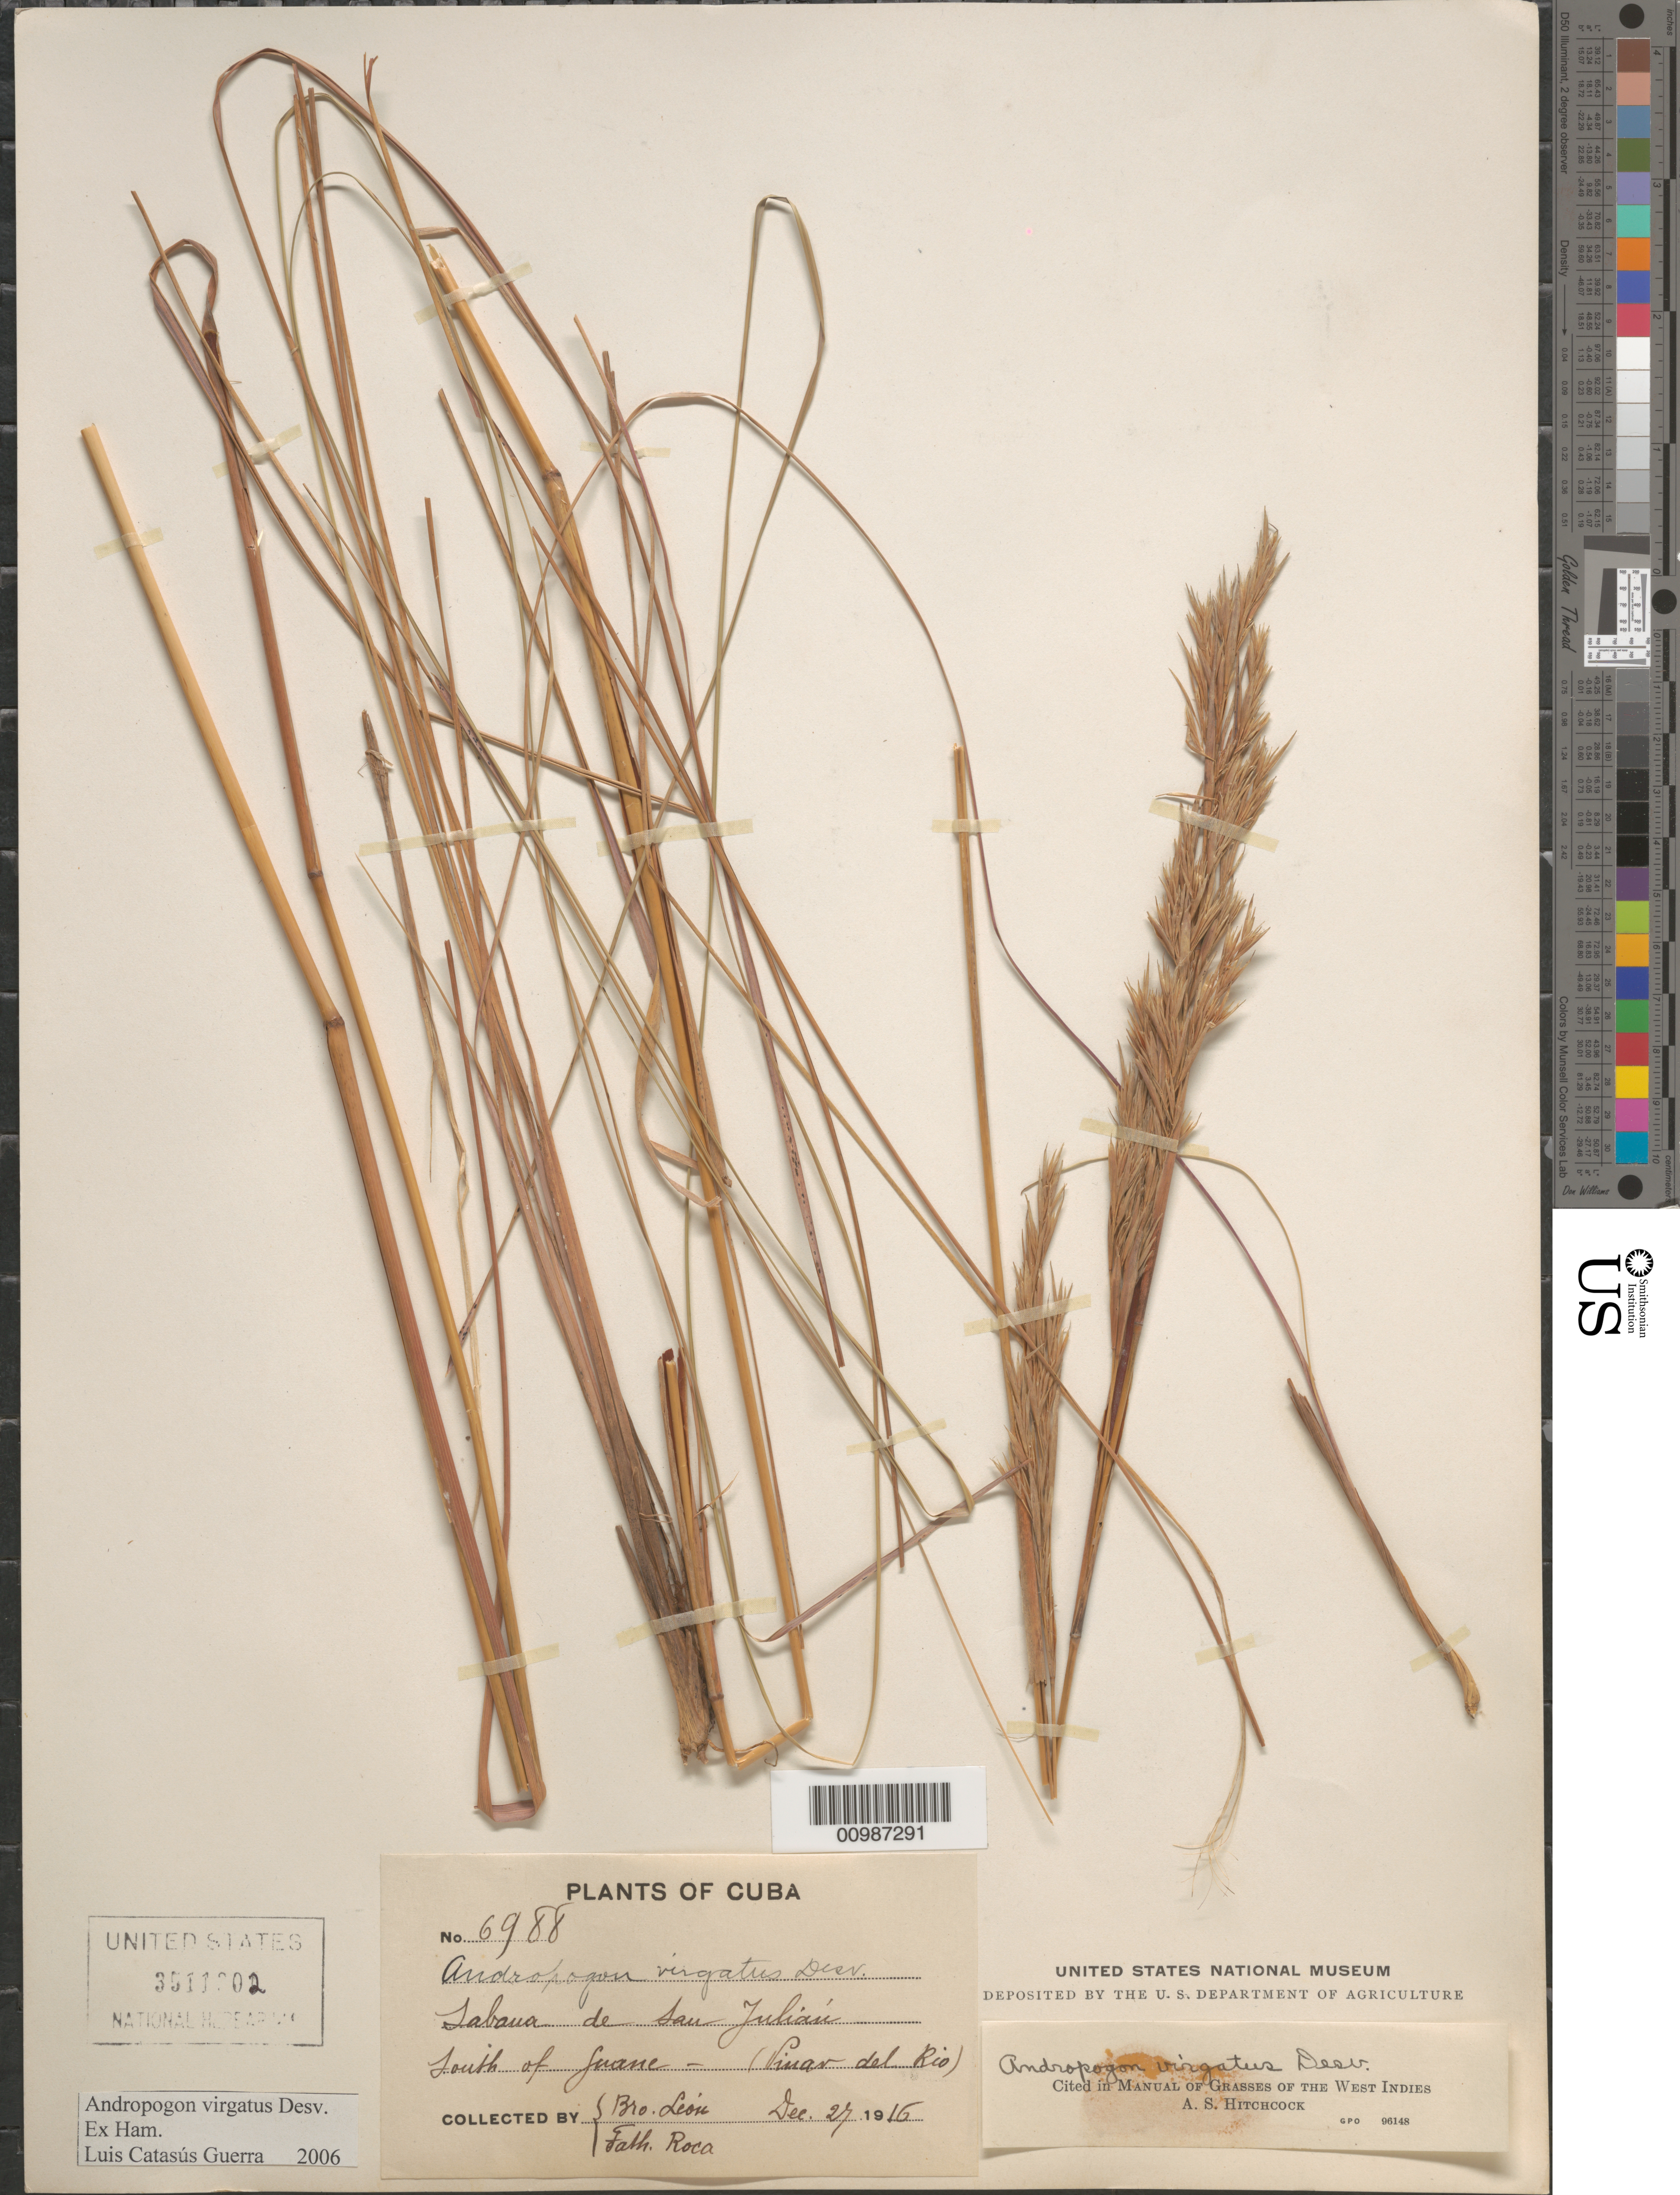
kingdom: Plantae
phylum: Tracheophyta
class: Liliopsida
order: Poales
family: Poaceae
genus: Andropogon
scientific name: Andropogon virgatus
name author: Desv. ex Ham.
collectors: Bro. León & M. Roca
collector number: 6988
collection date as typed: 27 Dec 1916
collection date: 1916-12-27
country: Cuba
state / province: Pinar del Rio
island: Cuba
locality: South of Guane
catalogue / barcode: US 3511302